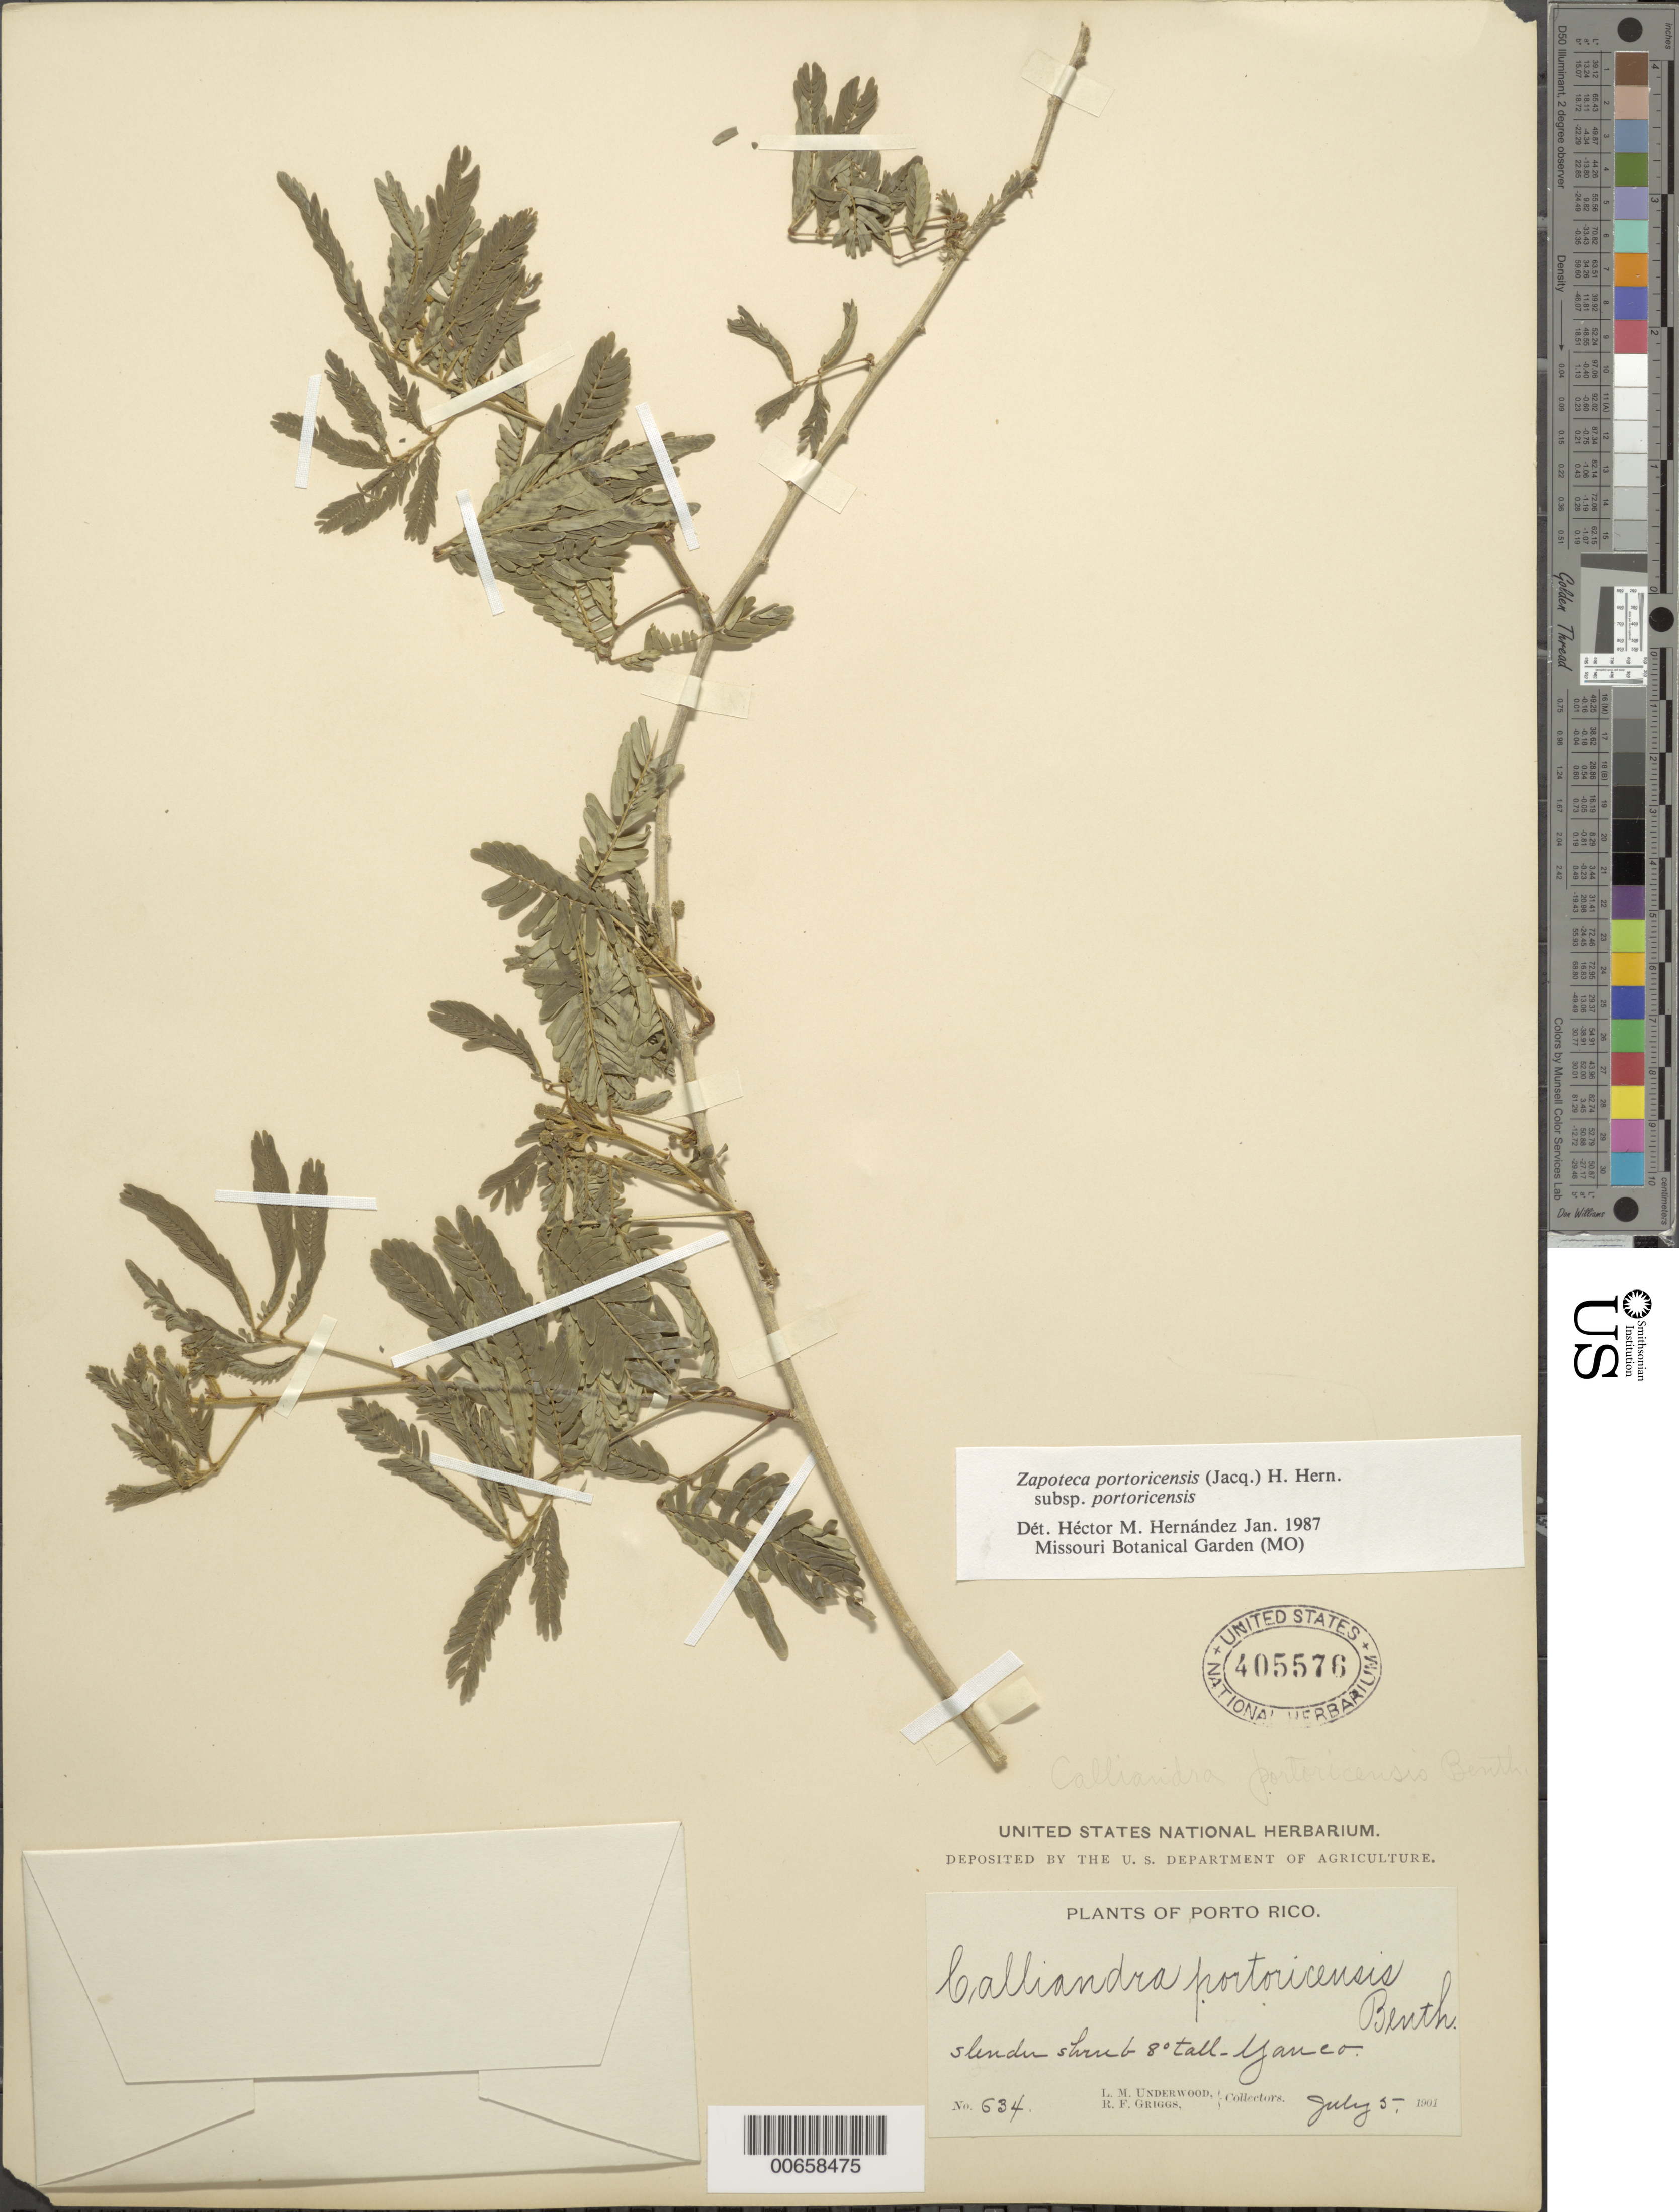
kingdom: Plantae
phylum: Tracheophyta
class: Magnoliopsida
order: Fabales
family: Fabaceae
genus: Zapoteca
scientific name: Zapoteca portoricensis subsp. portoricensis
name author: (Jacq.) H.M. Hern.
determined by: Hernandez, H. M., (MO), Missouri Botanical Garden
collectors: L. M. Underwood & R. F. Griggs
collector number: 634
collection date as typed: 05 Jul 1901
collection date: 1901-07-05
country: Puerto Rico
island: Greater Antilles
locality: Yauco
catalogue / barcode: US 405576